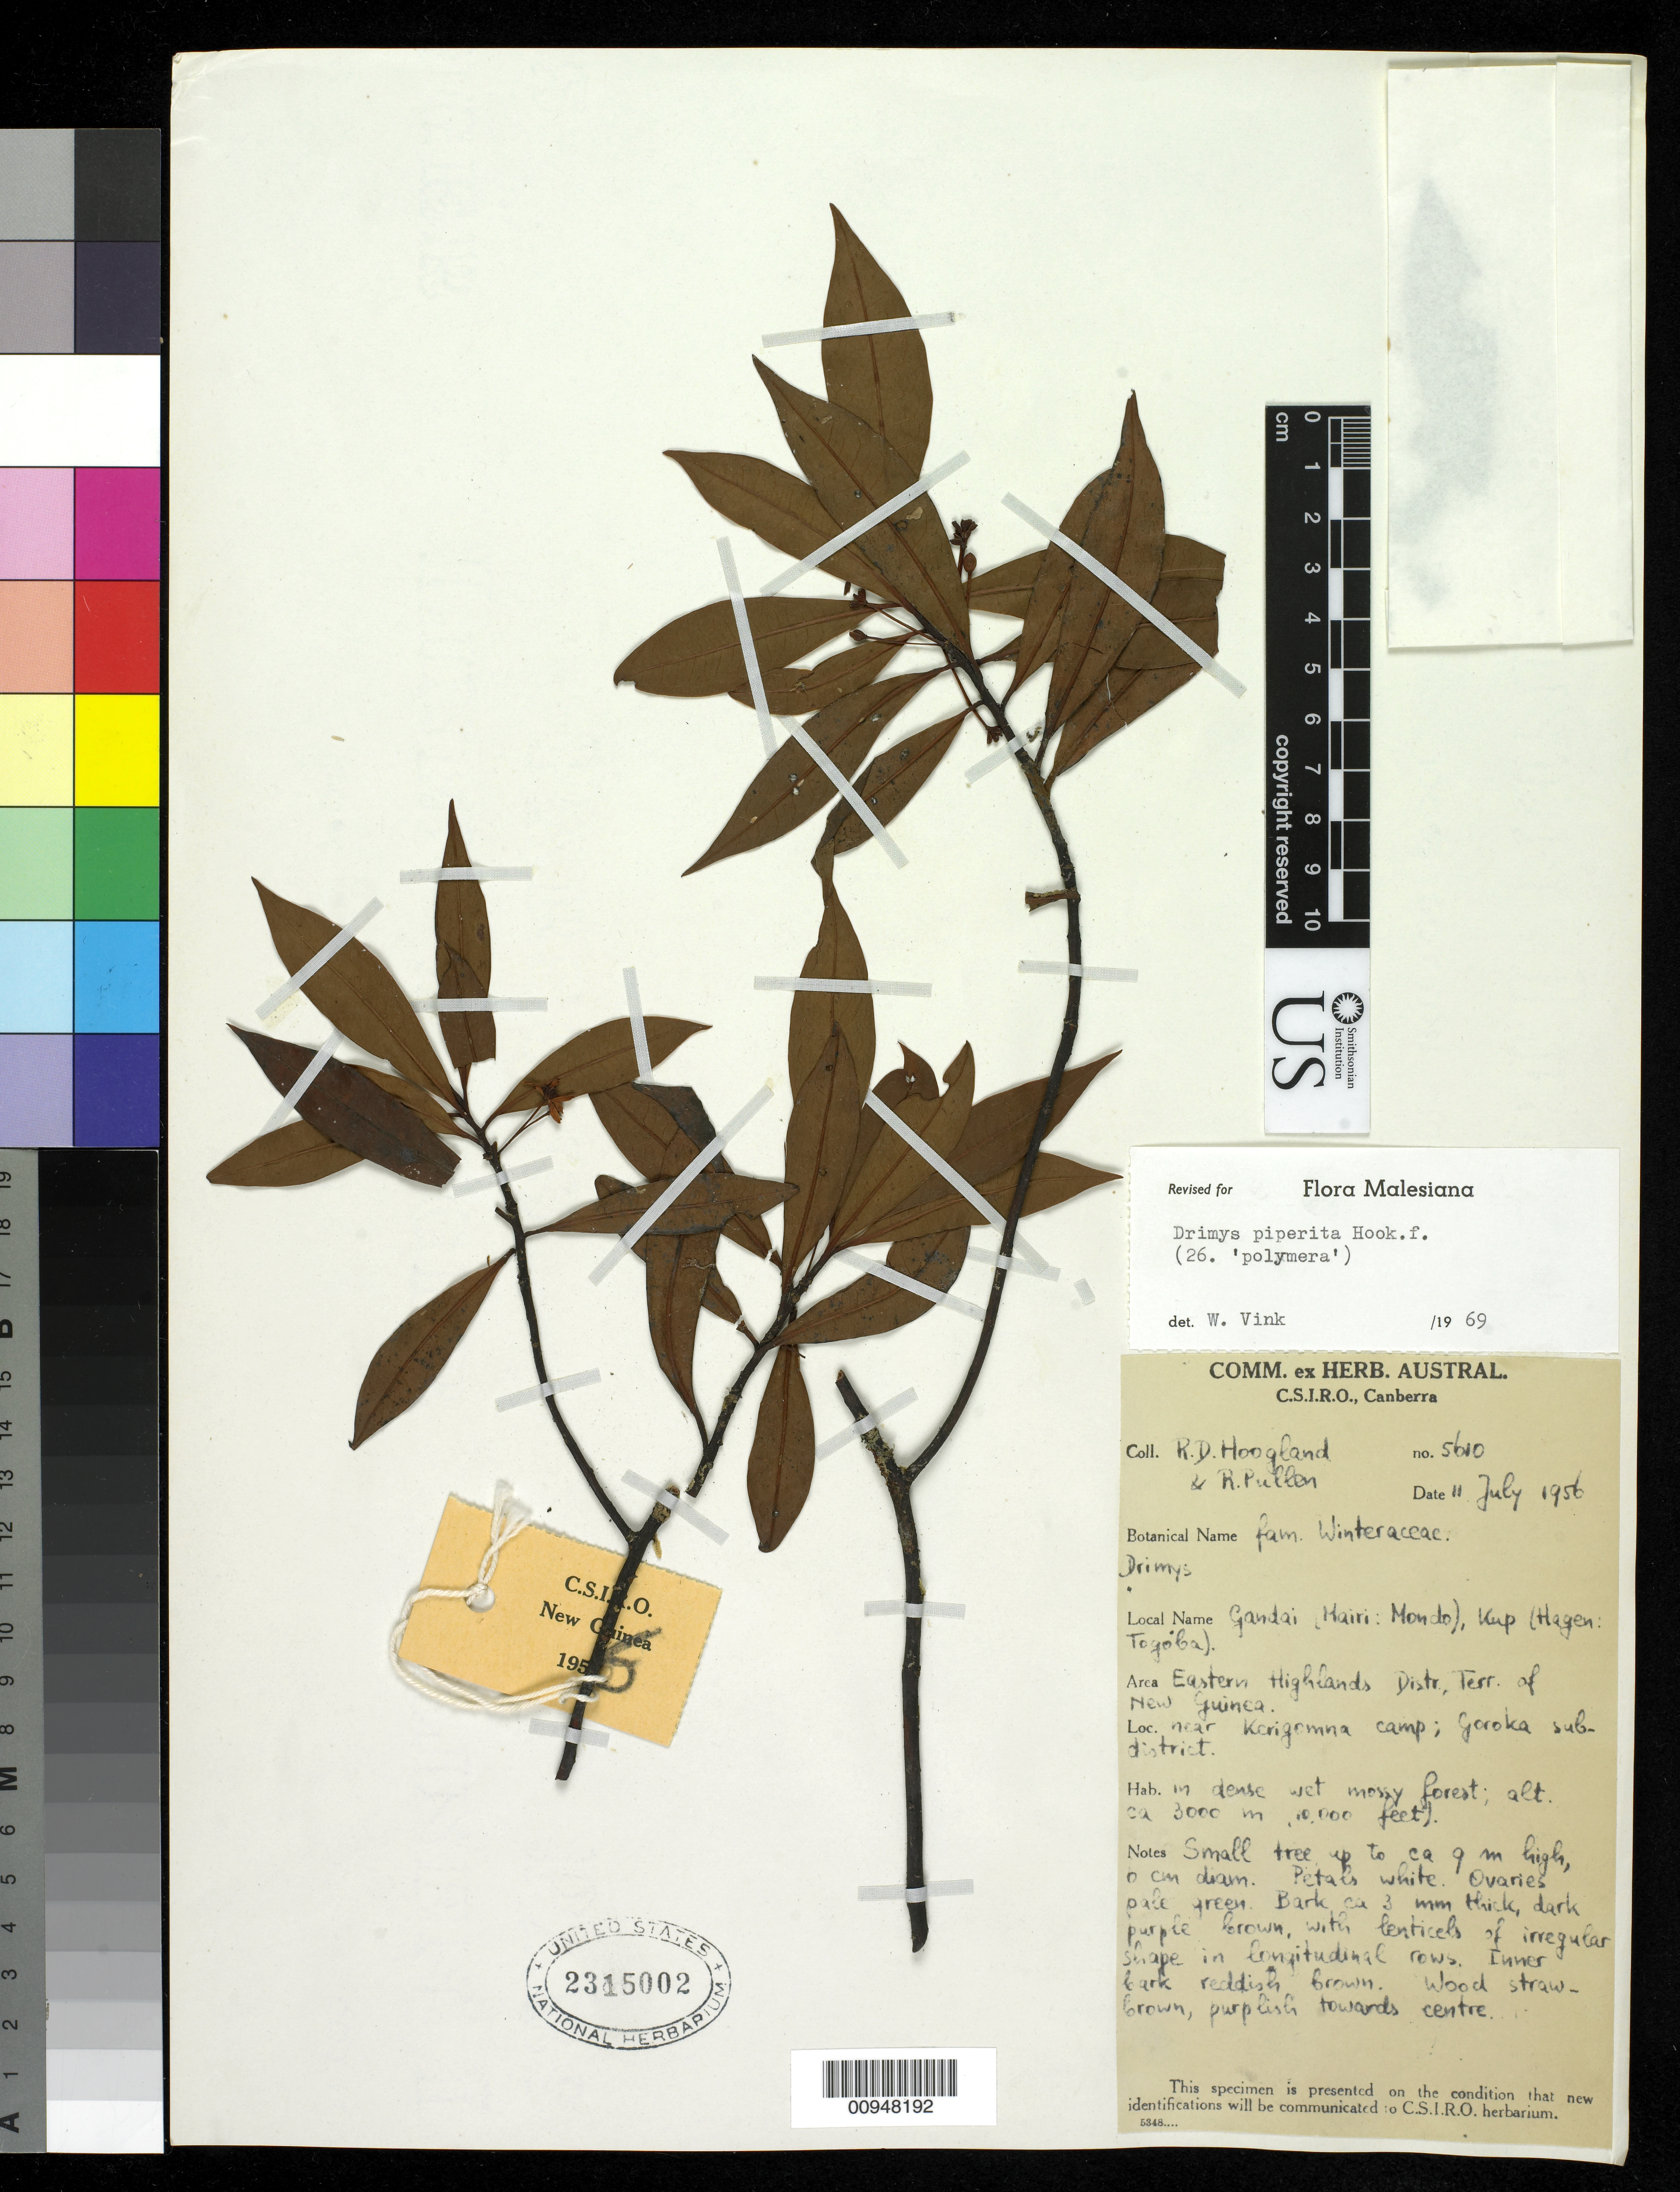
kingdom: Plantae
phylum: Tracheophyta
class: Magnoliopsida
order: Canellales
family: Winteraceae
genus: Tasmannia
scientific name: Tasmannia piperita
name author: (Hook. f.) Miers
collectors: R. D. Hoogland & R. Pullen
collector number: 5610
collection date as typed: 11 Jul 1956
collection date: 1956-07-11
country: Papua New Guinea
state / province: Eastern Highlands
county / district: Goroka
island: New Guinea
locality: Near Kerigomna camp.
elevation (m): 3000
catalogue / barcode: US 2315002